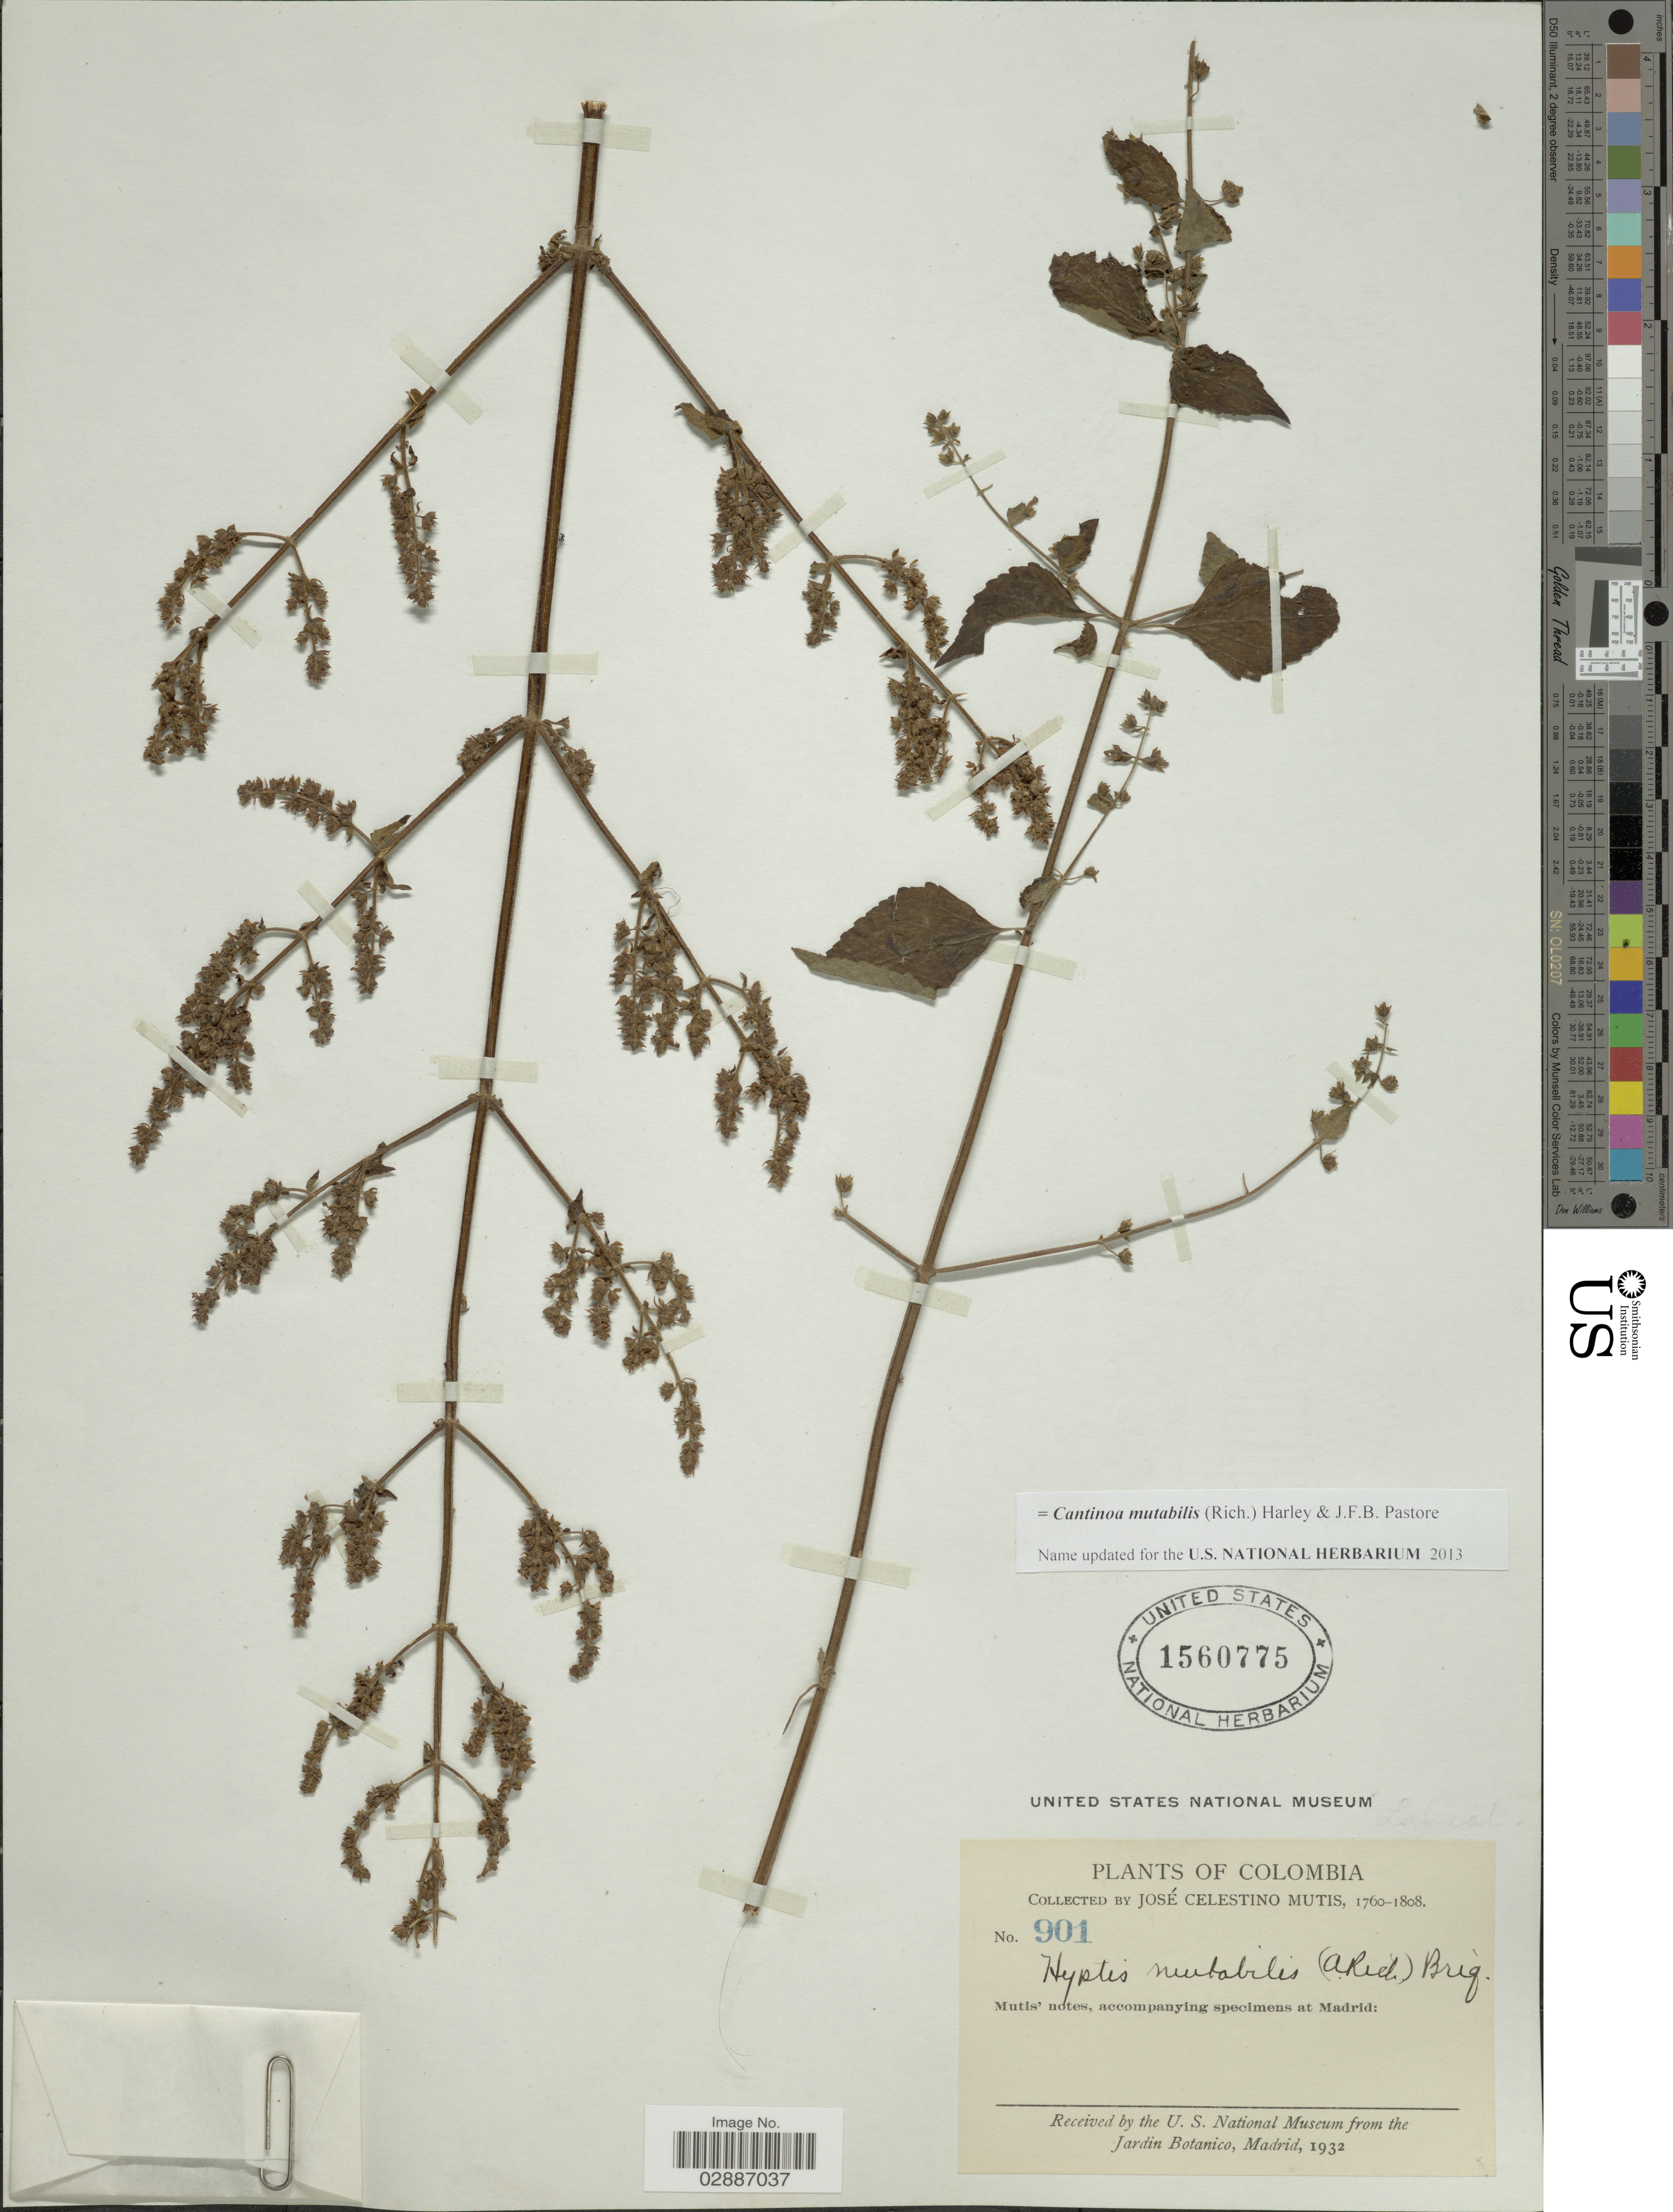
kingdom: Plantae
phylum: Tracheophyta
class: Magnoliopsida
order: Lamiales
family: Lamiaceae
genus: Cantinoa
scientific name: Cantinoa mutabilis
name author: (Epling) Harley & J.F.B. Pastore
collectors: J. C. B. Mutis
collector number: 901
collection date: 1760/1808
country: Colombia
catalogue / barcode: US 1560775